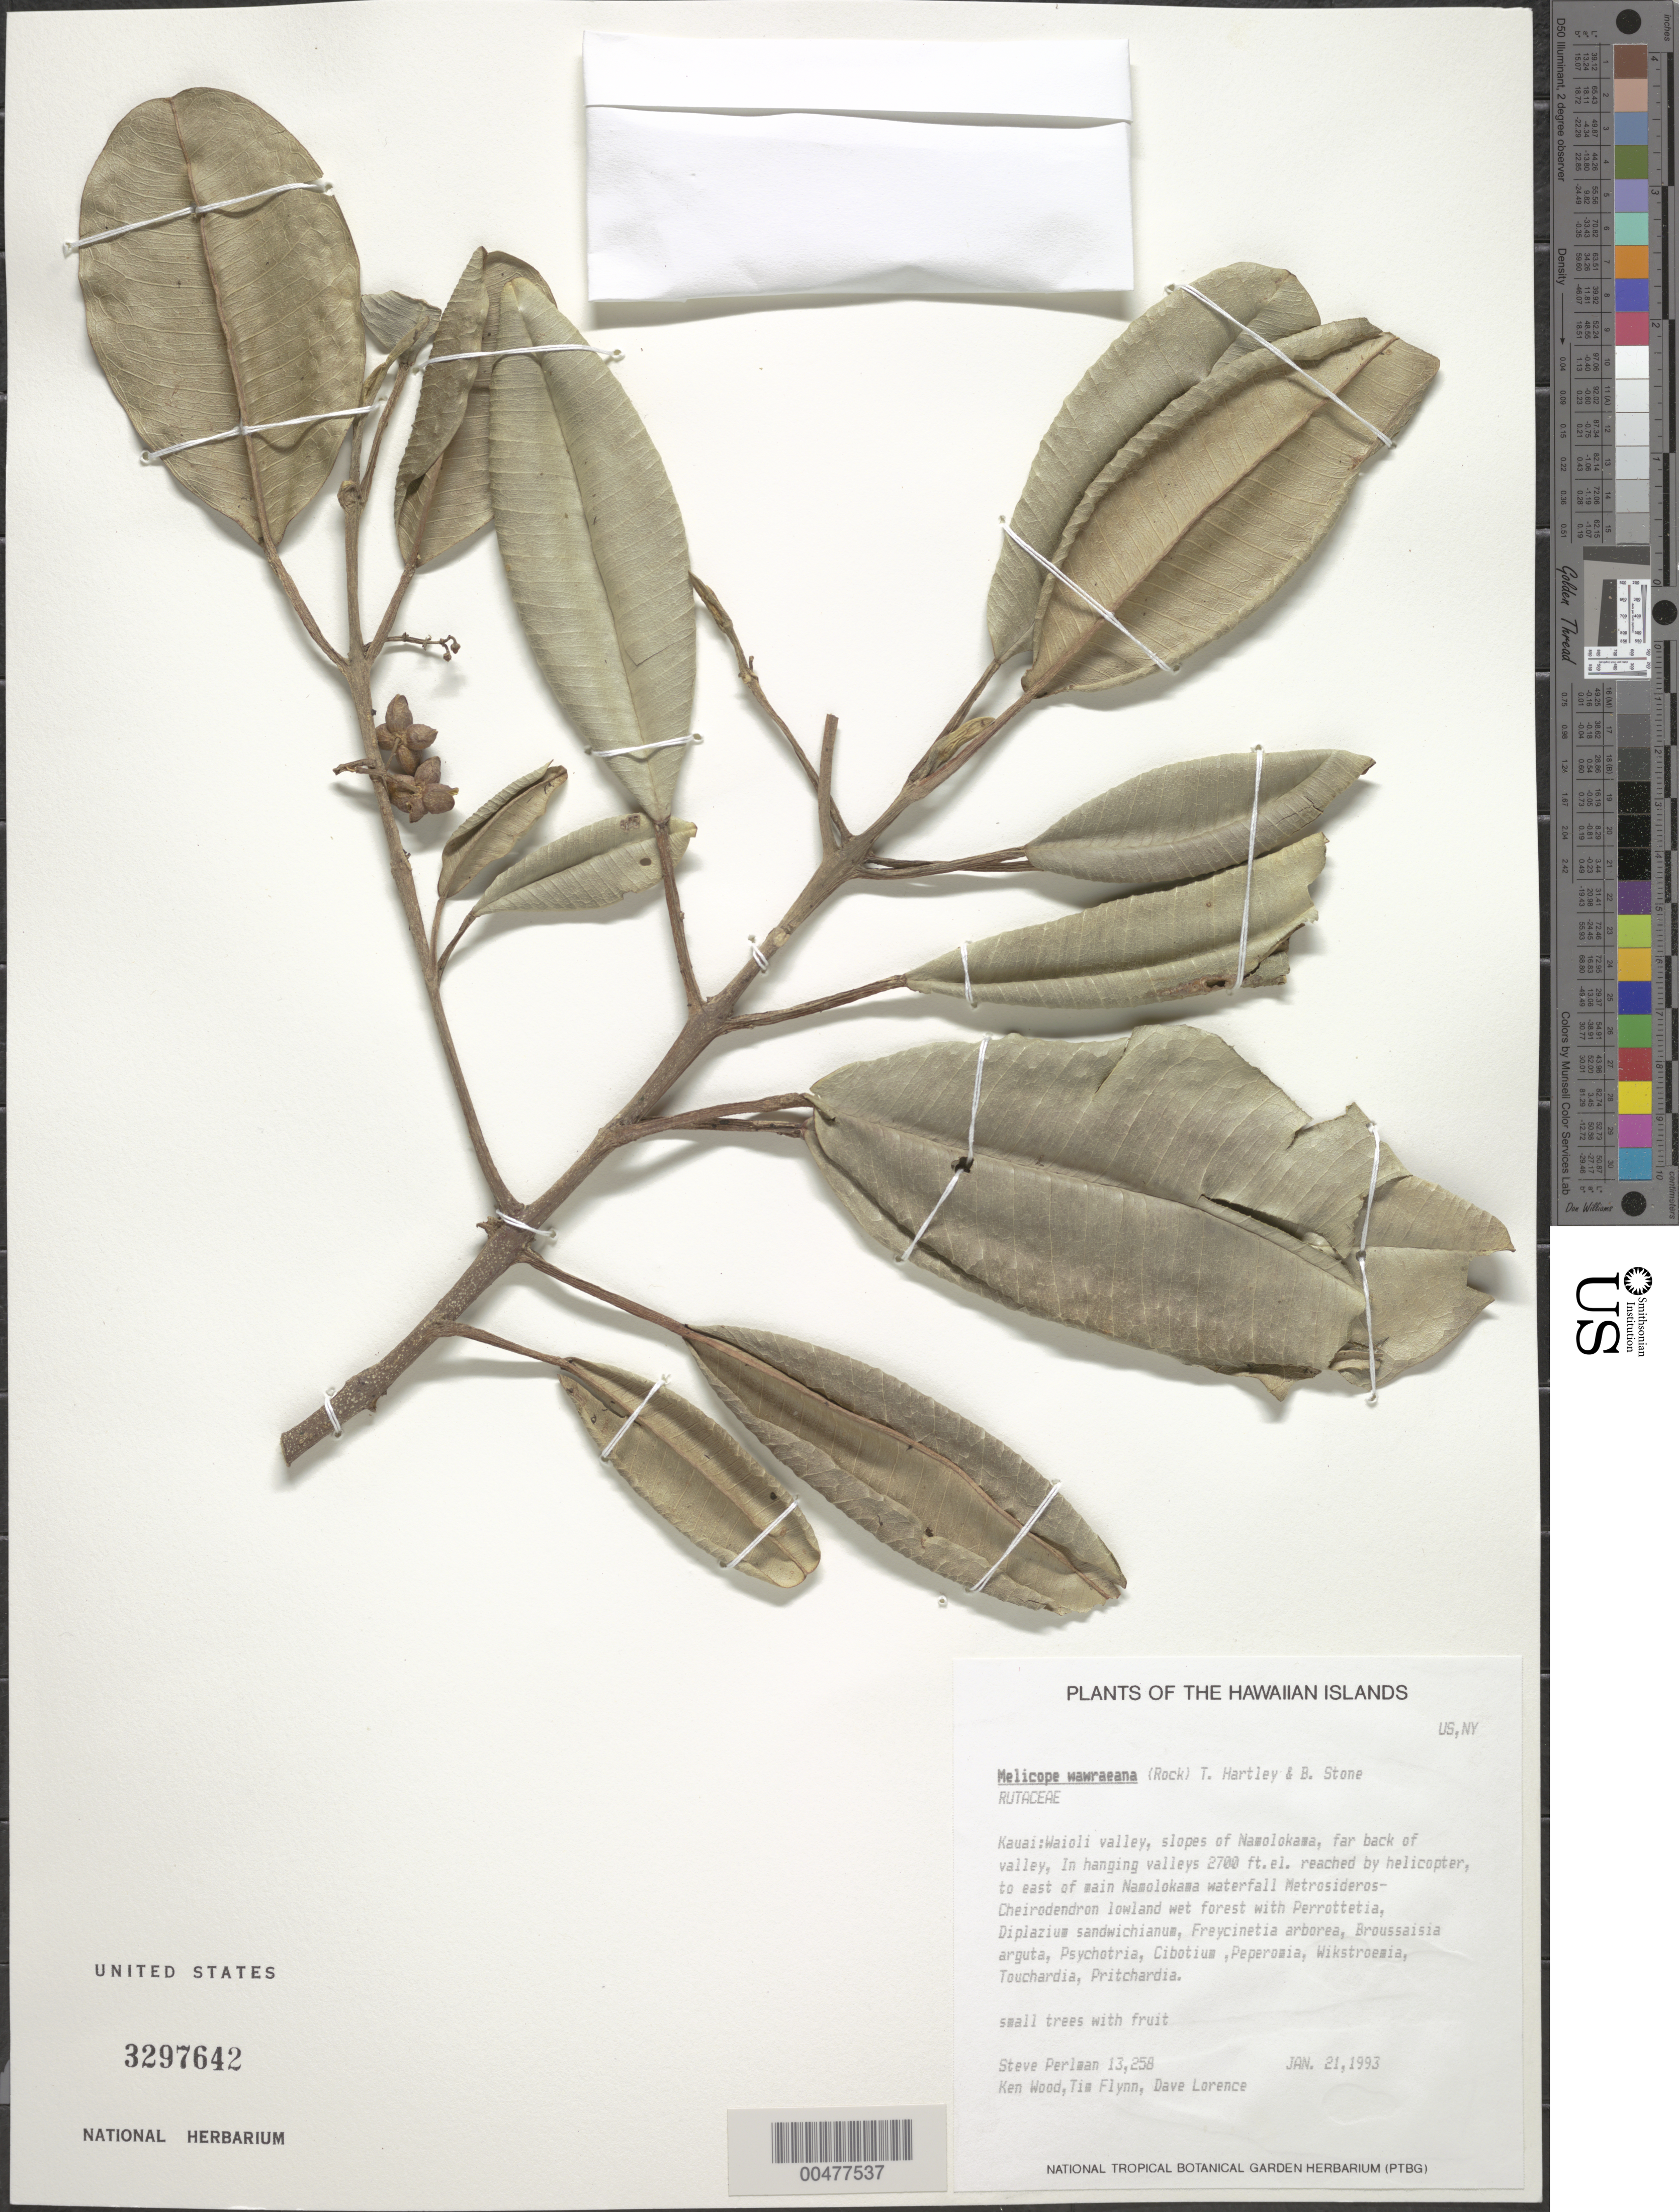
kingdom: Plantae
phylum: Tracheophyta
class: Magnoliopsida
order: Sapindales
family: Rutaceae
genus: Melicope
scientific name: Melicope wawraeana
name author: (H. Lév.) T.G. Hartley & B.C. Stone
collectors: S. P. Perlman, K. Wood, T. W. Flynn & D. Lorence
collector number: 13258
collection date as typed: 21 Jan 1993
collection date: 1993-01-21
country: United States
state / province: Hawaii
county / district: Kauai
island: Kaua'i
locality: Waioli valley, slope of Namolokama, far back of valley, E of main Namolokama waterfall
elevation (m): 823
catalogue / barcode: US 3297642